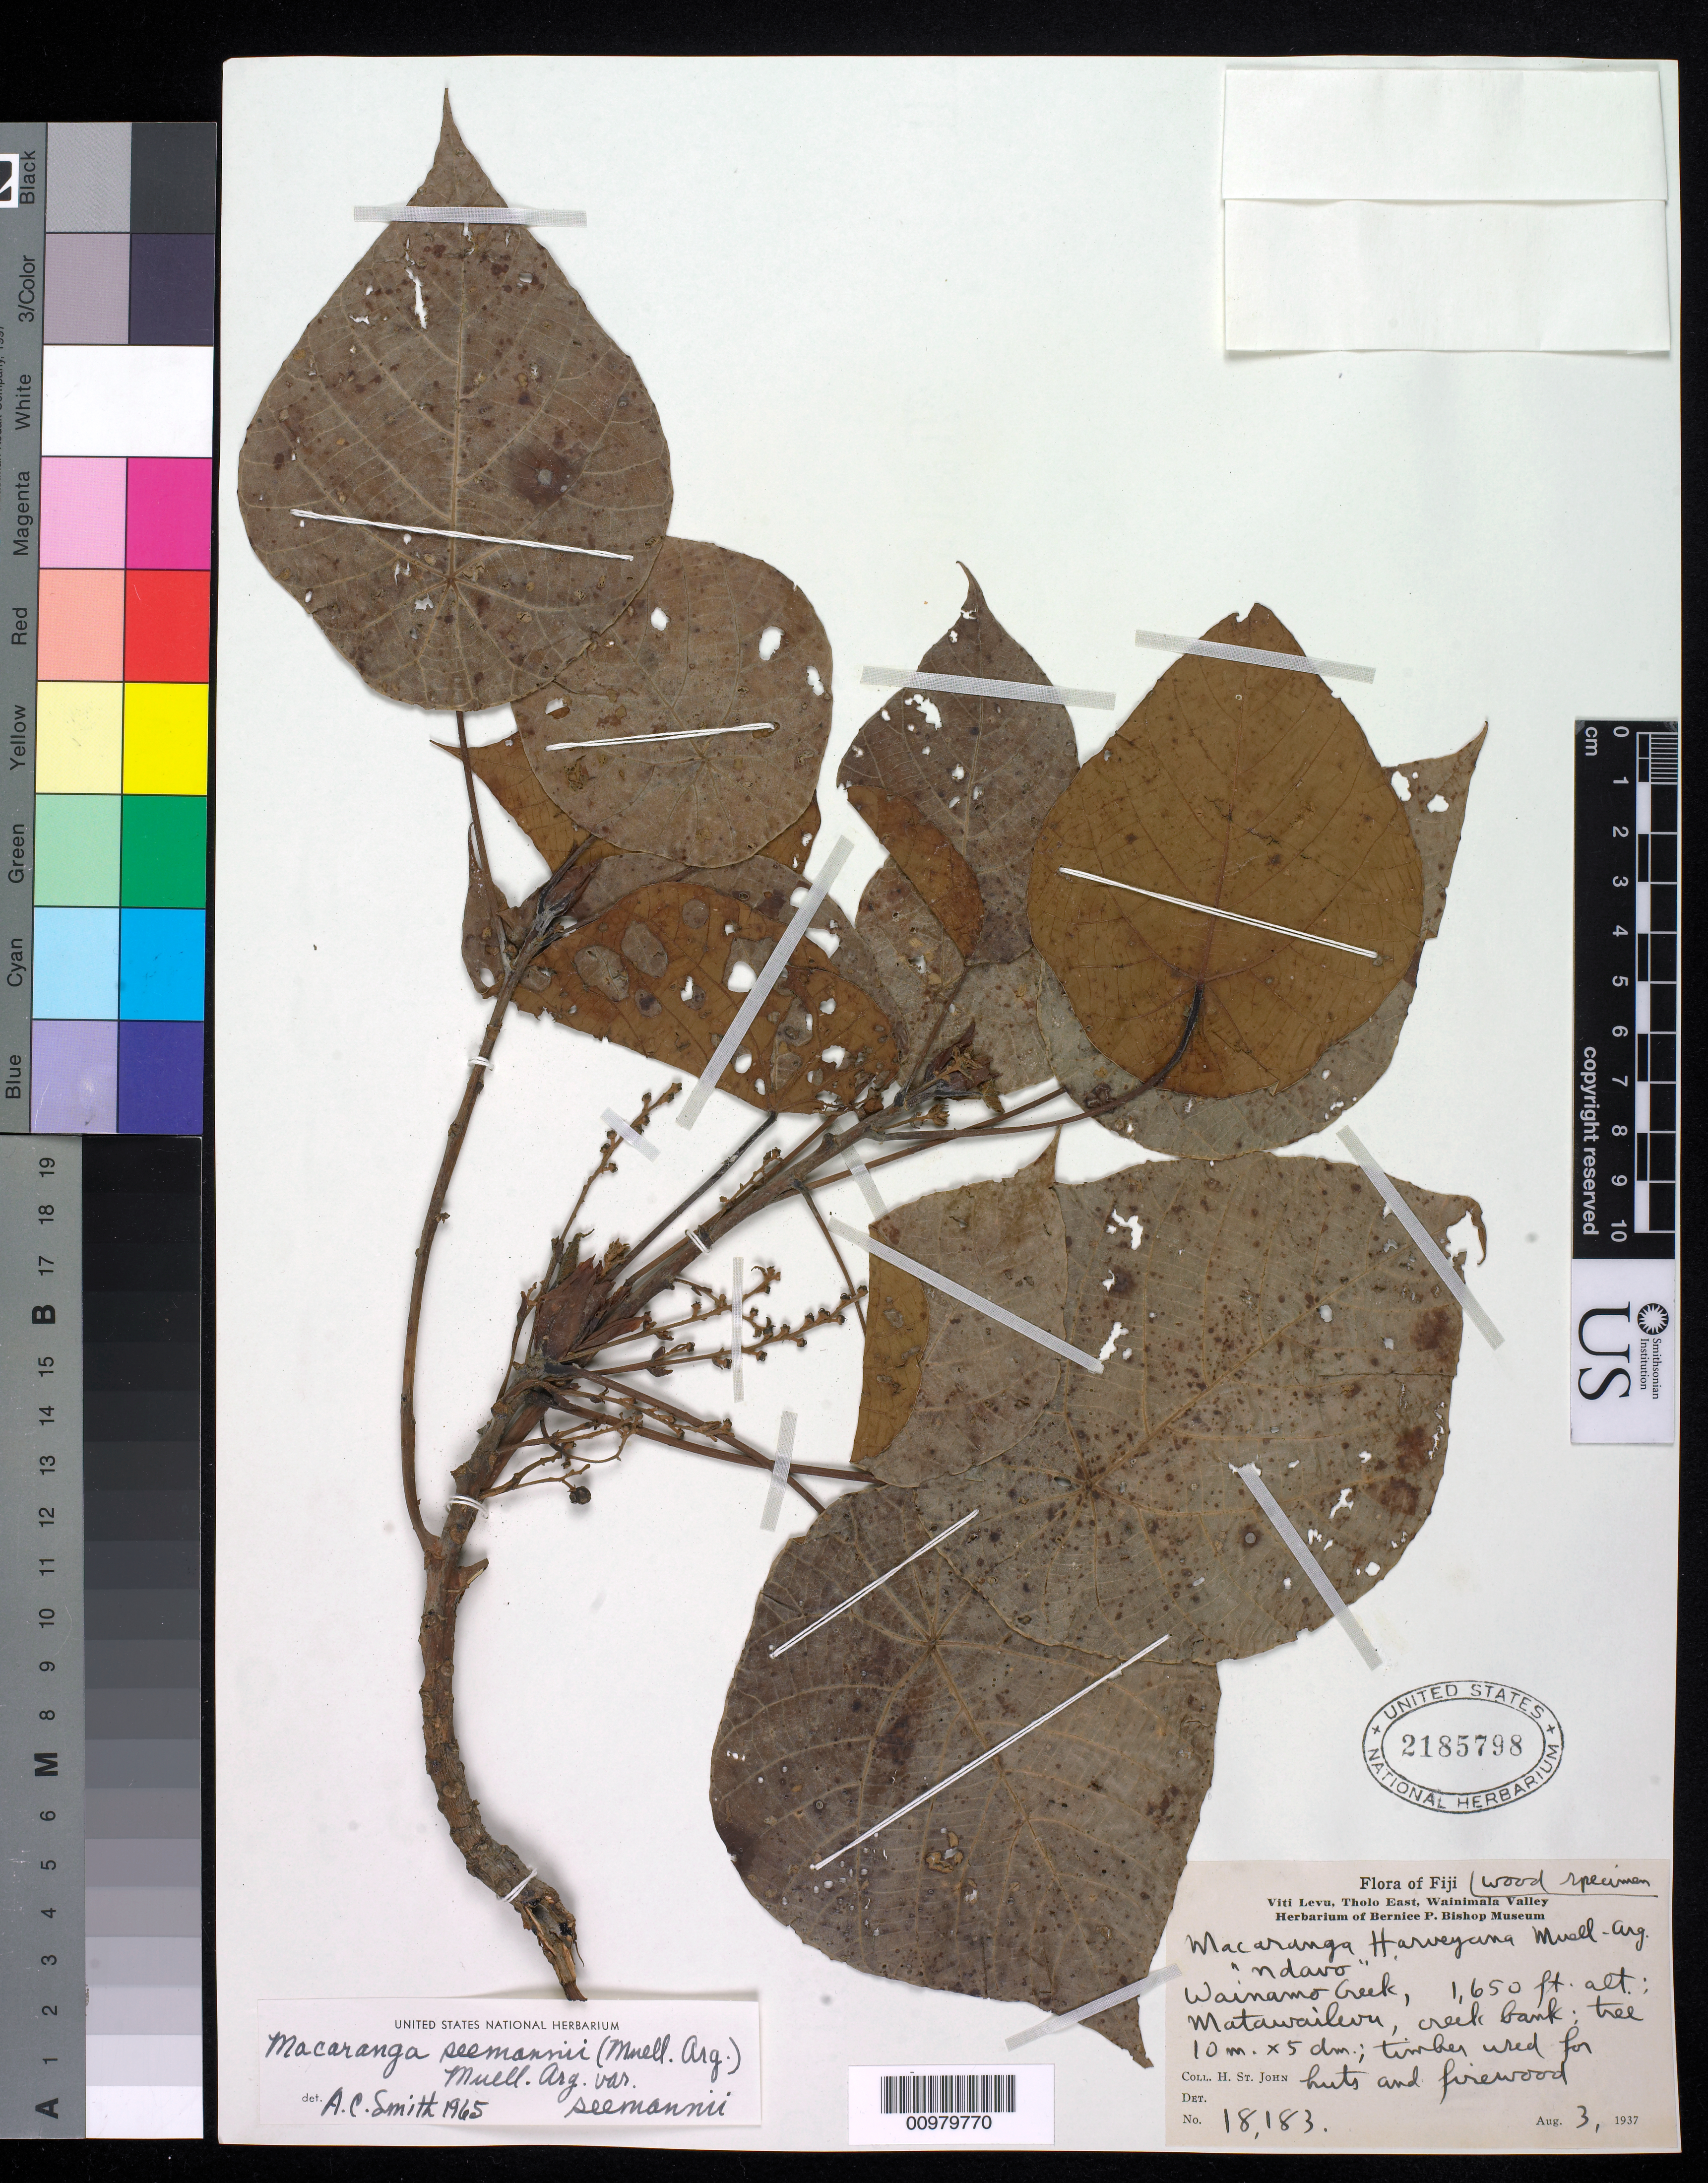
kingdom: Plantae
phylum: Tracheophyta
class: Magnoliopsida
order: Malpighiales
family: Euphorbiaceae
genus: Macaranga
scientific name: Macaranga seemannii var. seemannii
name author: (Müll. Arg.) Müll. Arg.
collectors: H. St. John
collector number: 18183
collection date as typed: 03 Aug 1937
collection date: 1937-08-03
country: Fiji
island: Viti Levu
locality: Wainamo Creek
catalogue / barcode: US 2185798